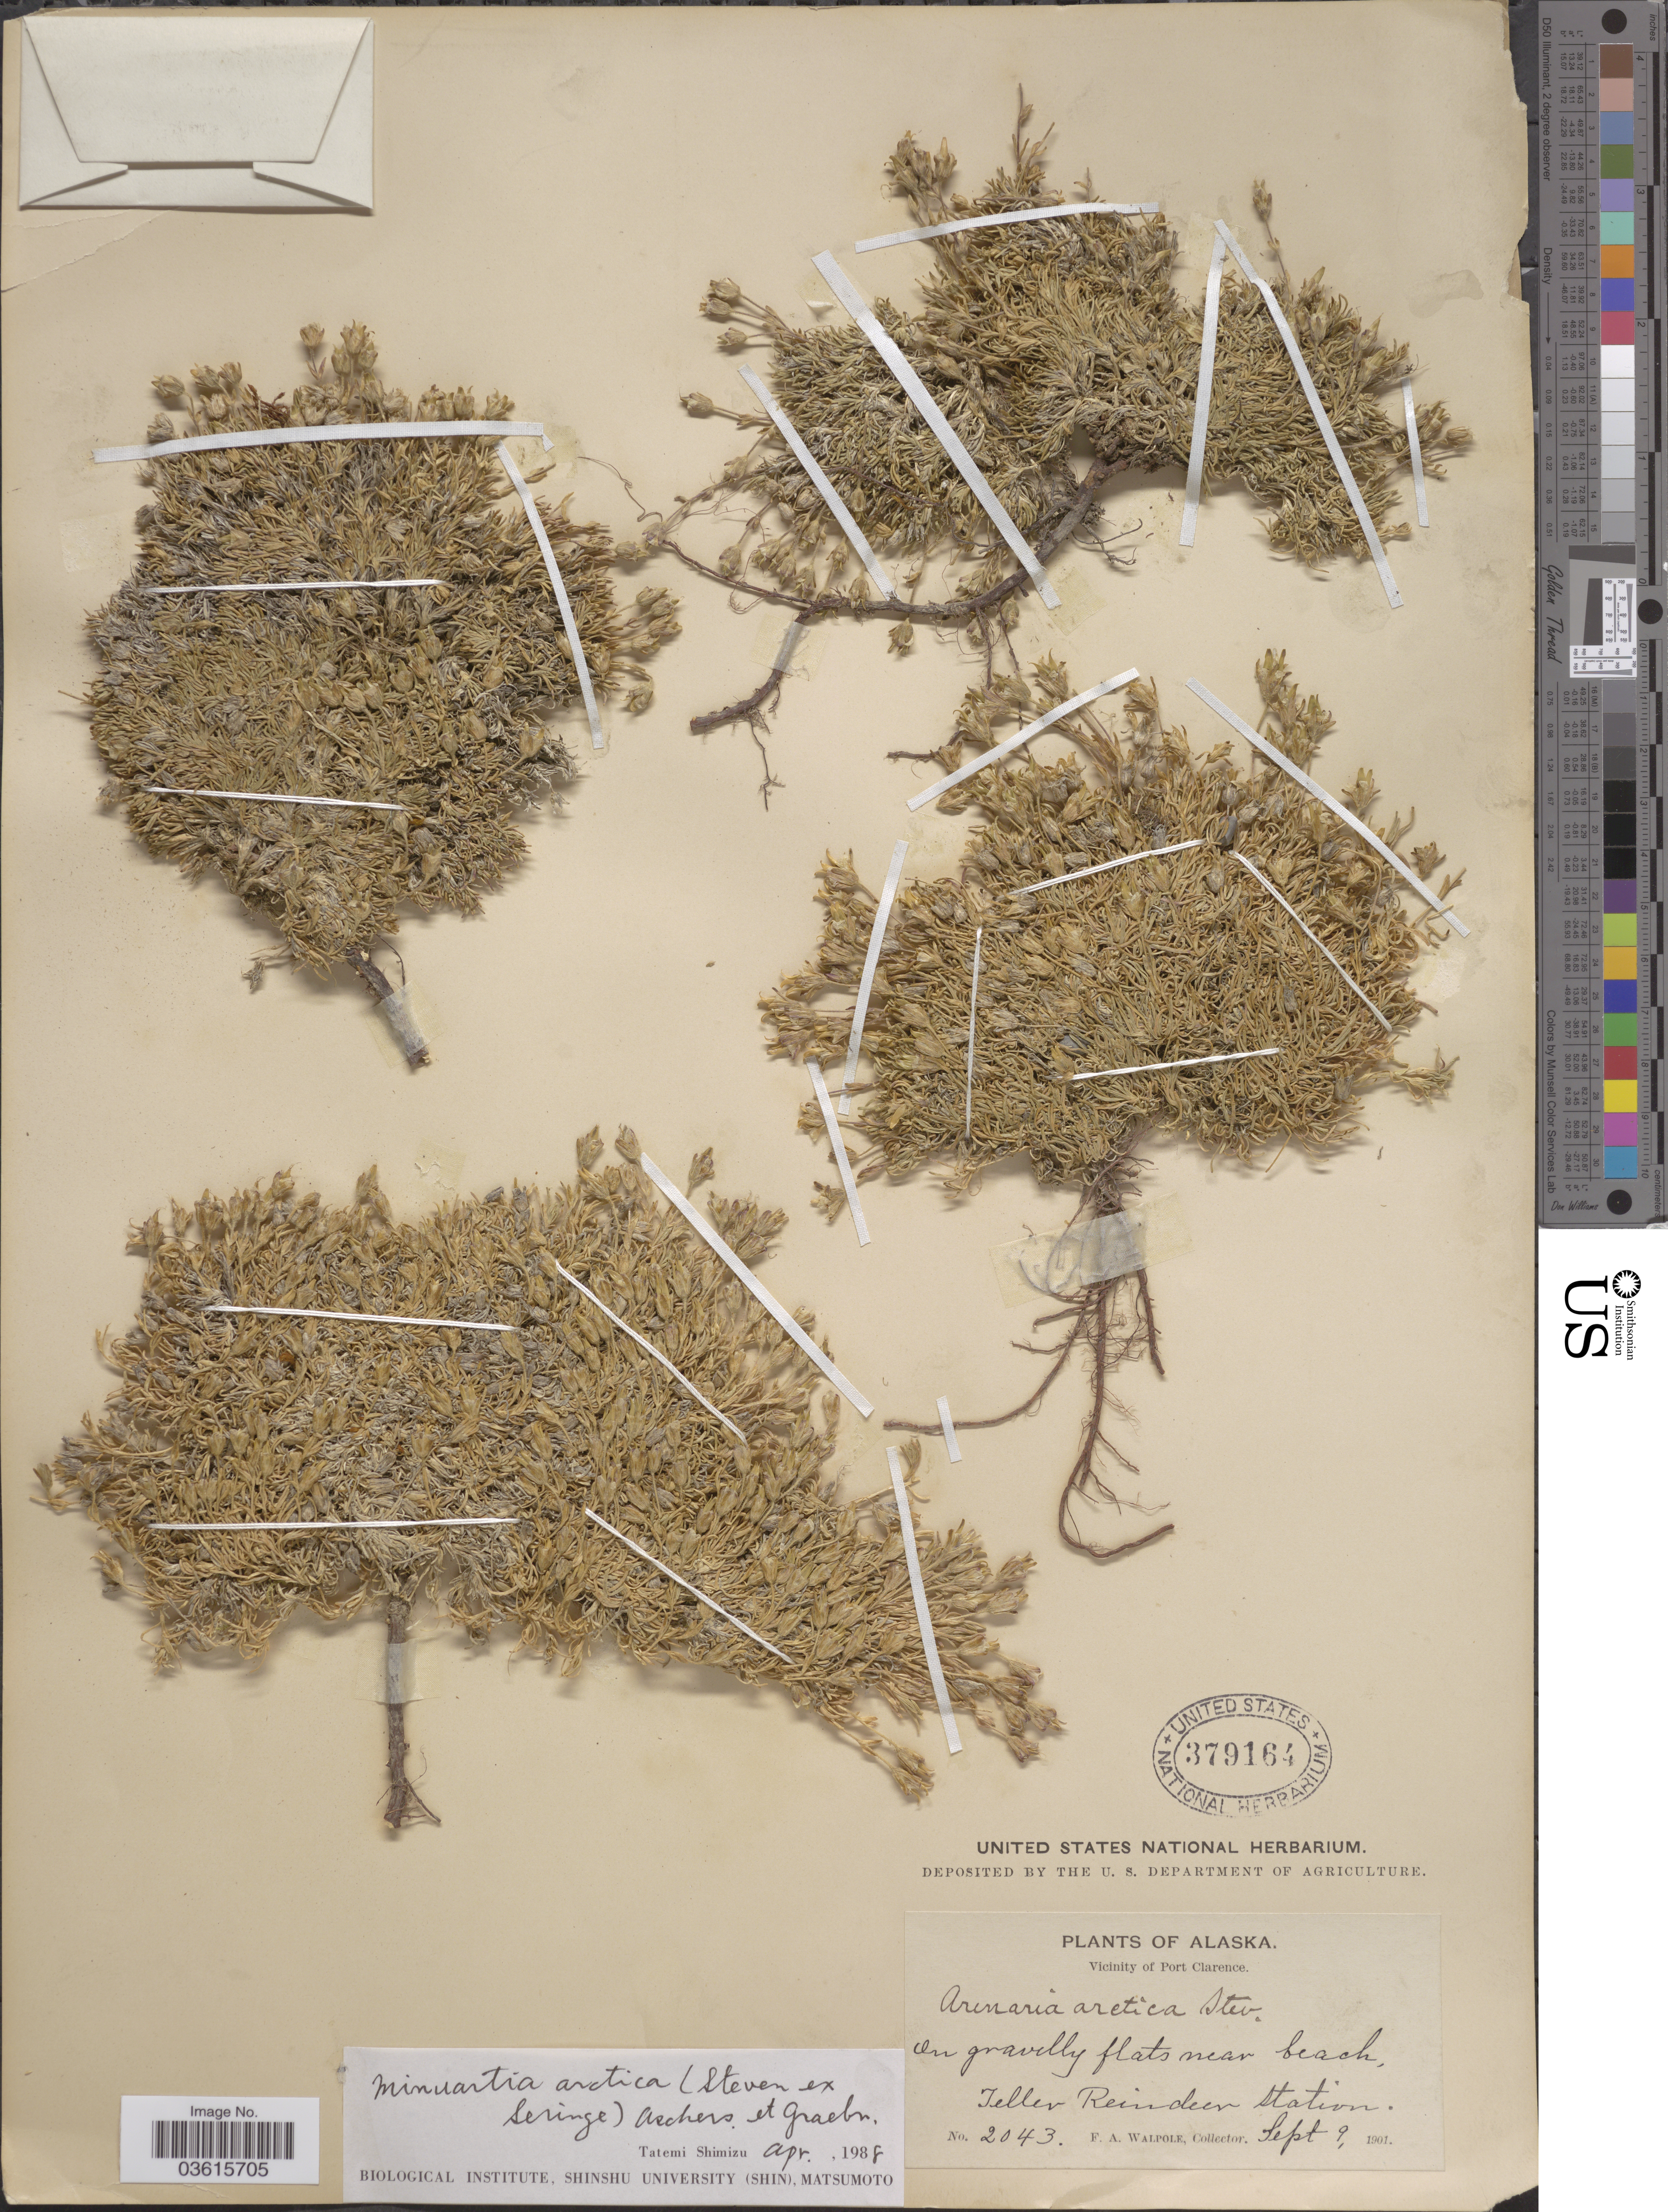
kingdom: Plantae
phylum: Tracheophyta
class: Magnoliopsida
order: Caryophyllales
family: Caryophyllaceae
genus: Cherleria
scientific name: Cherleria arctica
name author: (Steven ex Ser.) A.J. Moore & Dillenb.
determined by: Strong, Mark T., (BOT), Smithsonian Institution - National Museum of Natural History (UNITED STATES)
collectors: F. Walpole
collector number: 2043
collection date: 1901-09-09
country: United States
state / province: Alaska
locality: Vicinity of Port Clarence. Teller Reindeer Station.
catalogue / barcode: US 379164